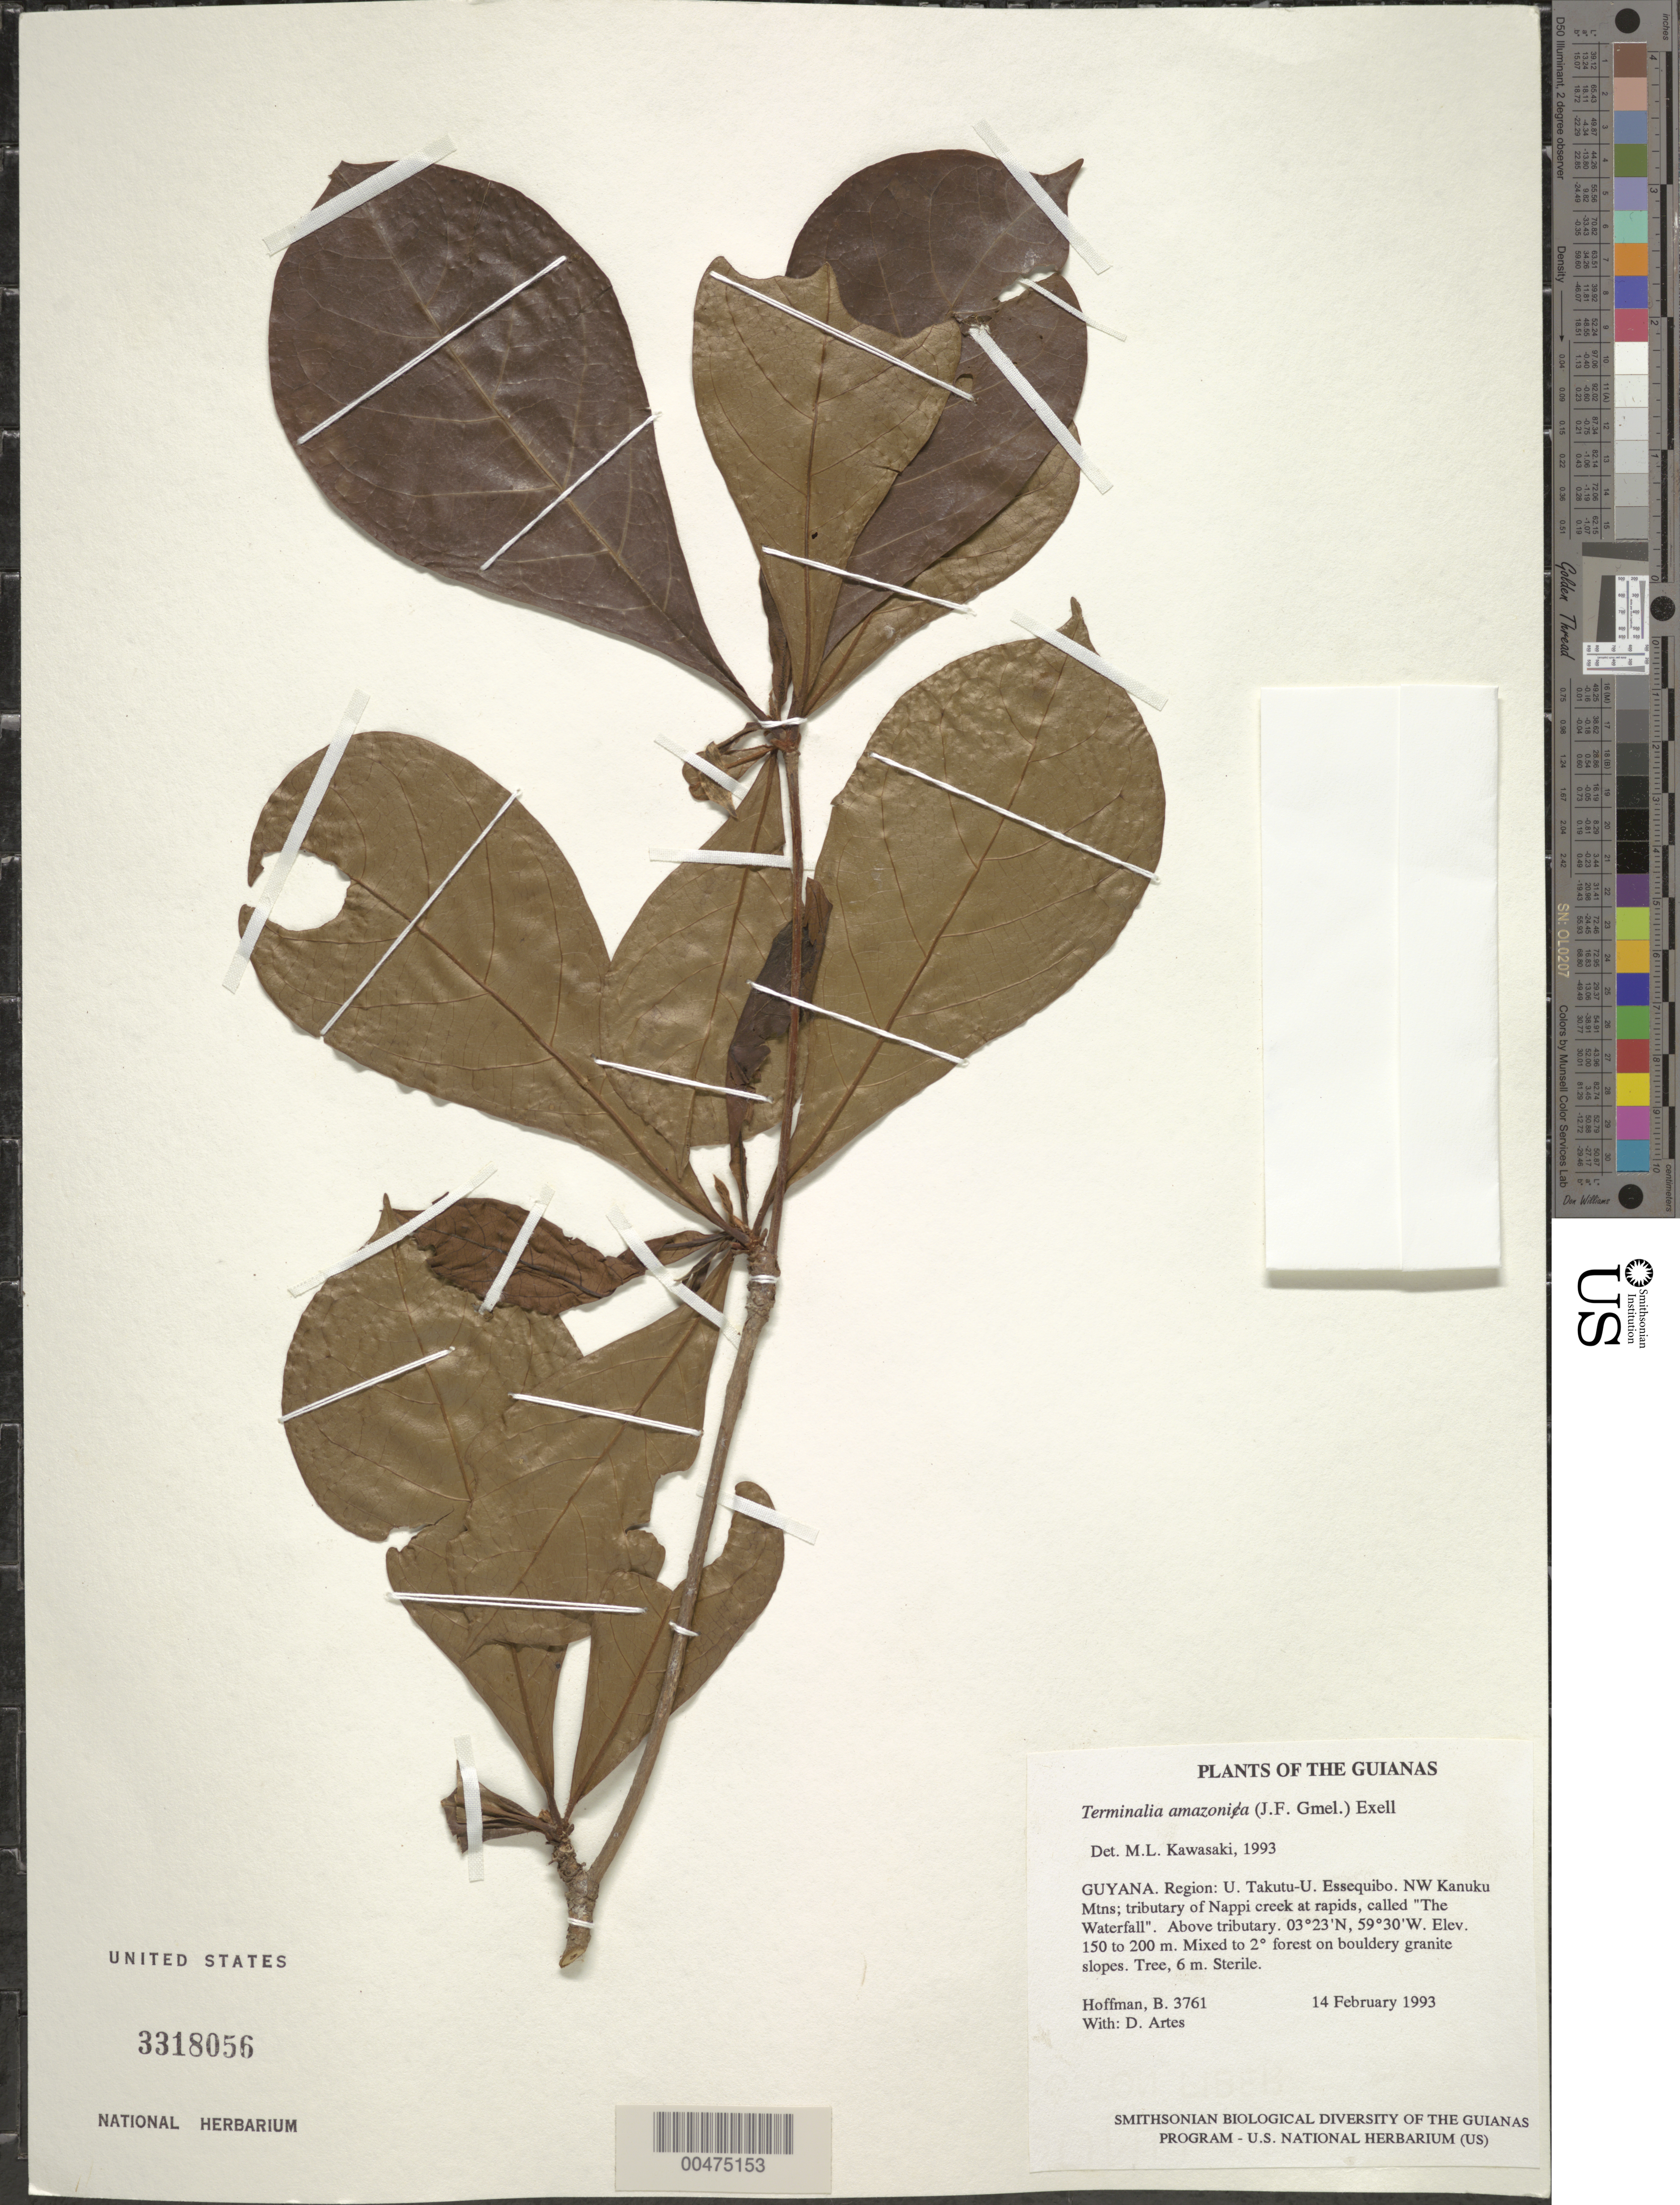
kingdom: Plantae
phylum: Tracheophyta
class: Magnoliopsida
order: Myrtales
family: Combretaceae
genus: Terminalia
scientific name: Terminalia amazonia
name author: (J.F. Gmel.) Exell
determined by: Kawasaki, María L.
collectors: B. Hoffman & D. Artes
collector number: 3761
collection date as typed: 14 February 1993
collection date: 1993-02-14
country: Guyana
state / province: U. Takutu-U. Essequibo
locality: NW Kanuku Mountains; tributary of Nappi creek at rapids called "The Waterfall". Above tributary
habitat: Mixed to secondary forest on bouldery granite slopes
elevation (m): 150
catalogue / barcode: US 3318056